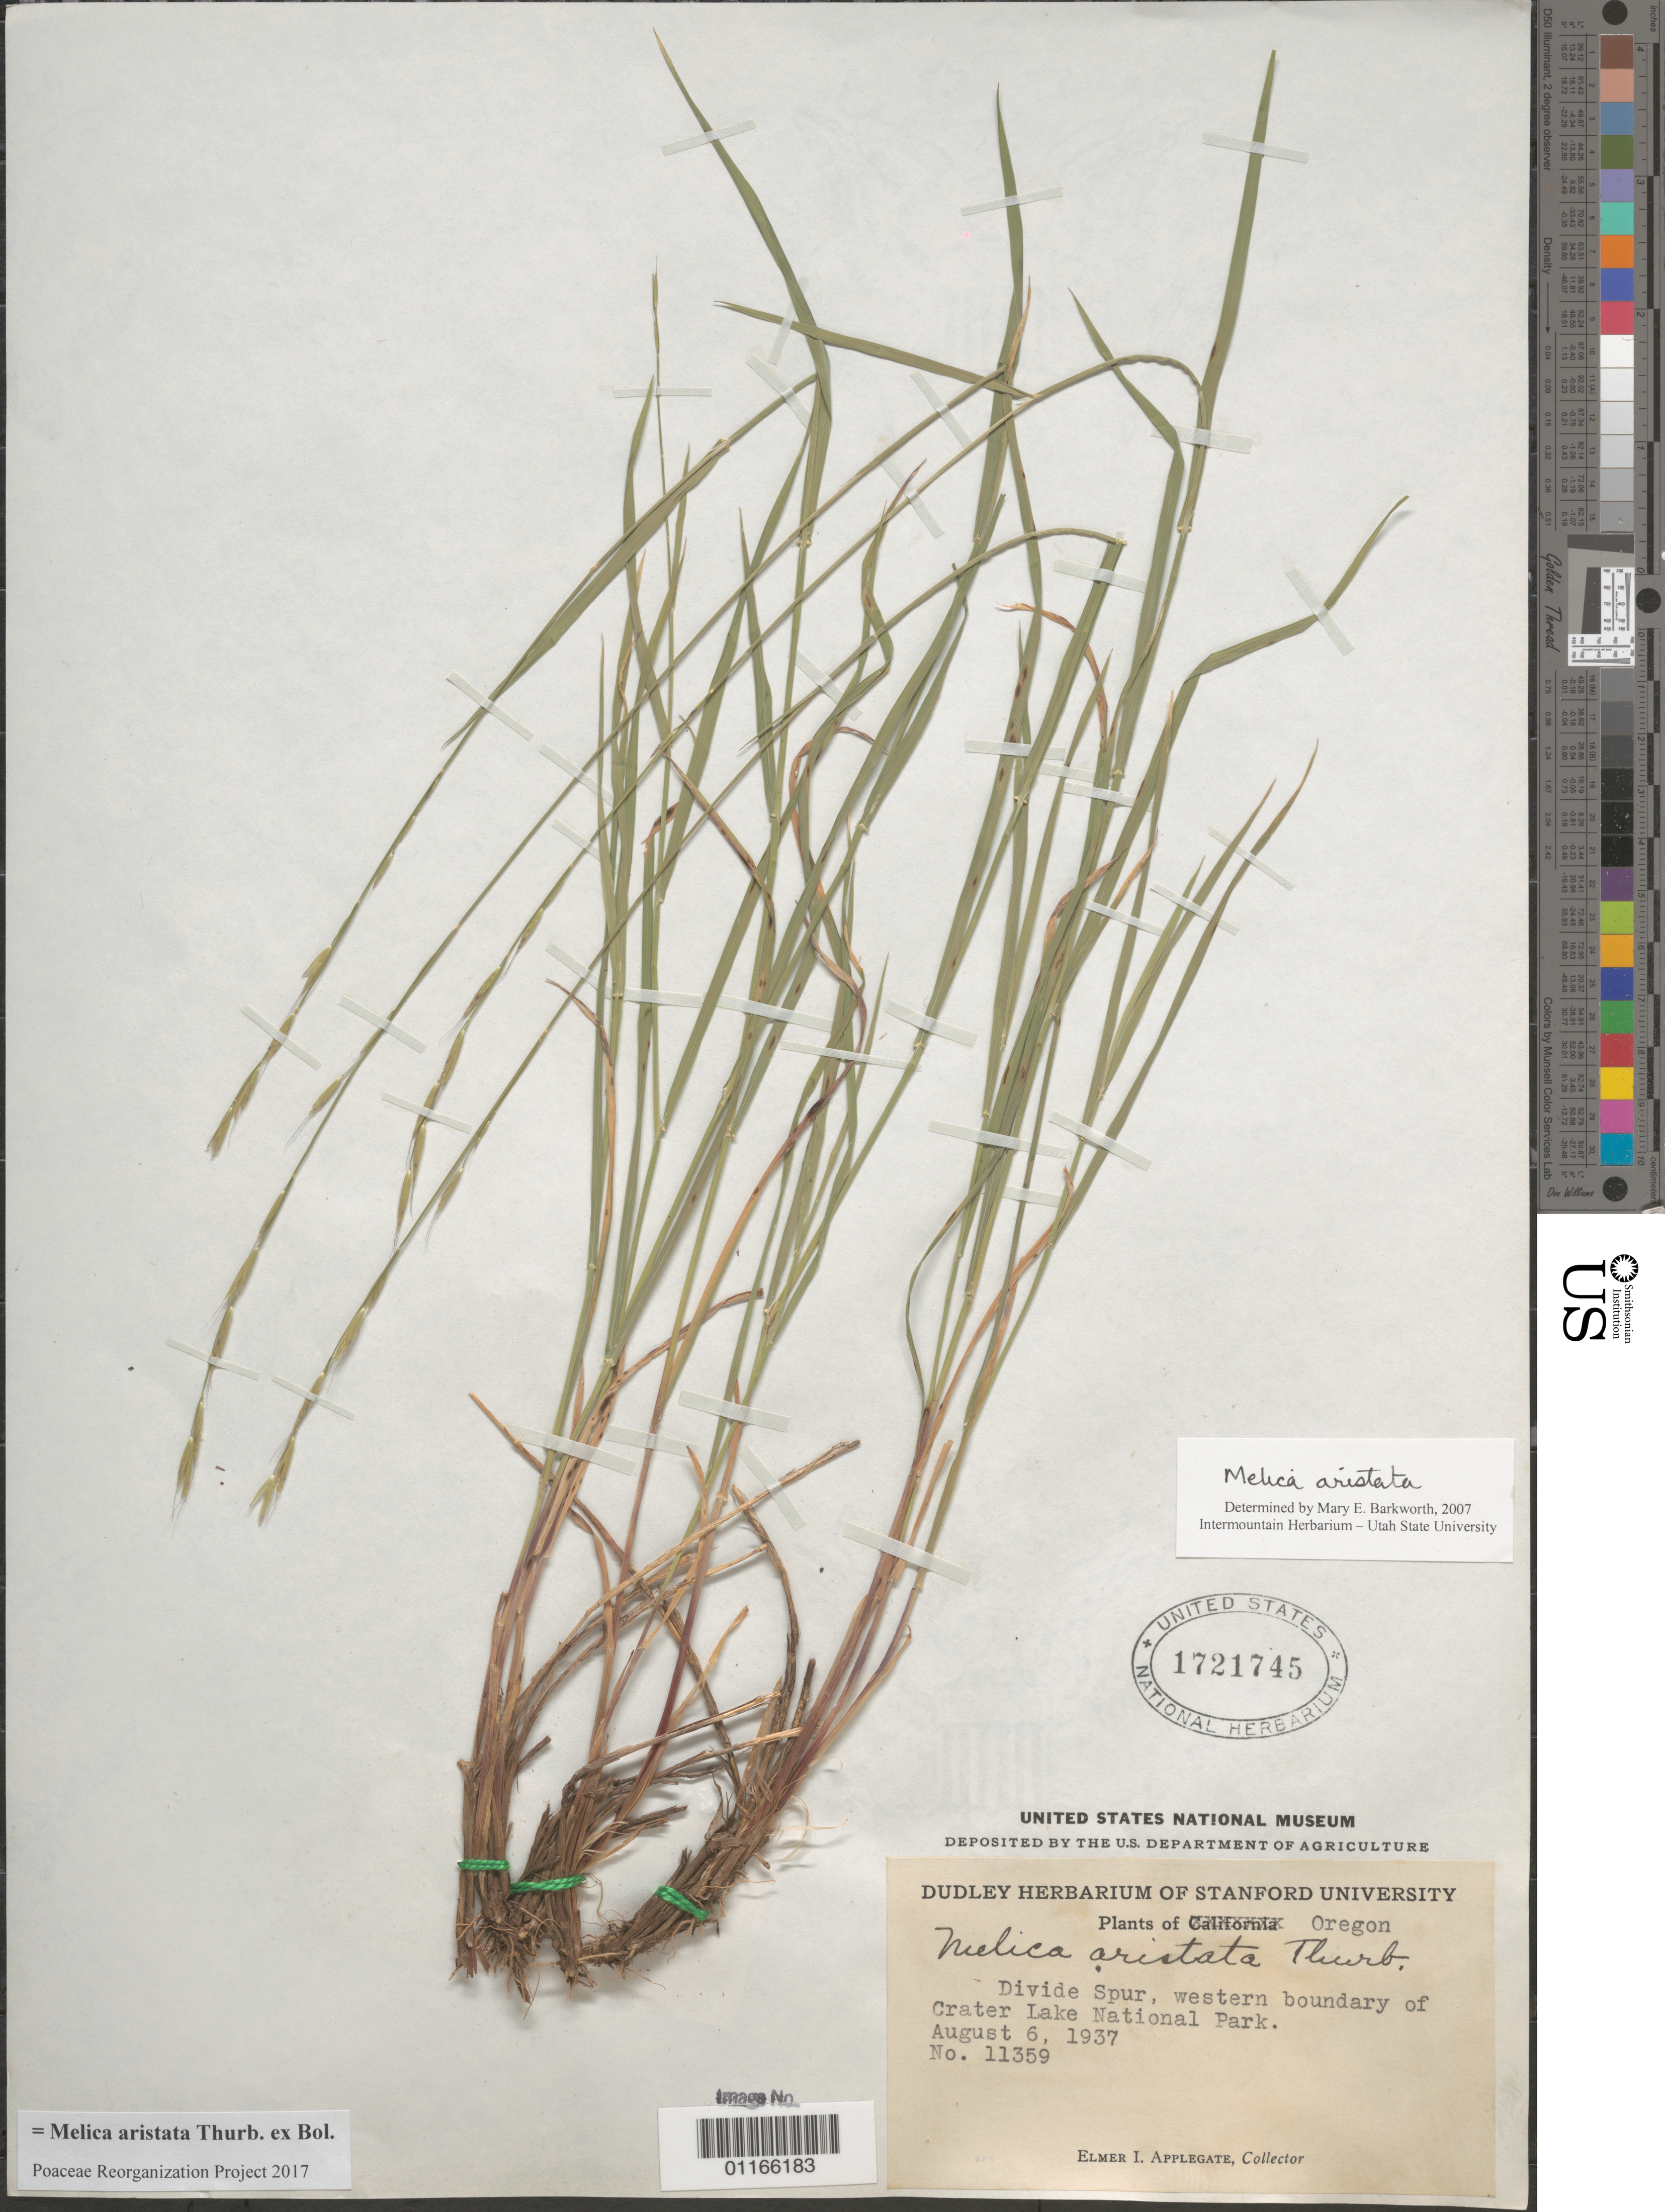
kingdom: Plantae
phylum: Tracheophyta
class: Liliopsida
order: Poales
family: Poaceae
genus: Melica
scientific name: Melica aristata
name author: Thurb. ex Bol.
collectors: E. I. Applegate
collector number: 11359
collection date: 1937-08-06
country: United States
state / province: Oregon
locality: Divide Spur, western boundary of Crater Lake National Park.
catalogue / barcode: US 1721745